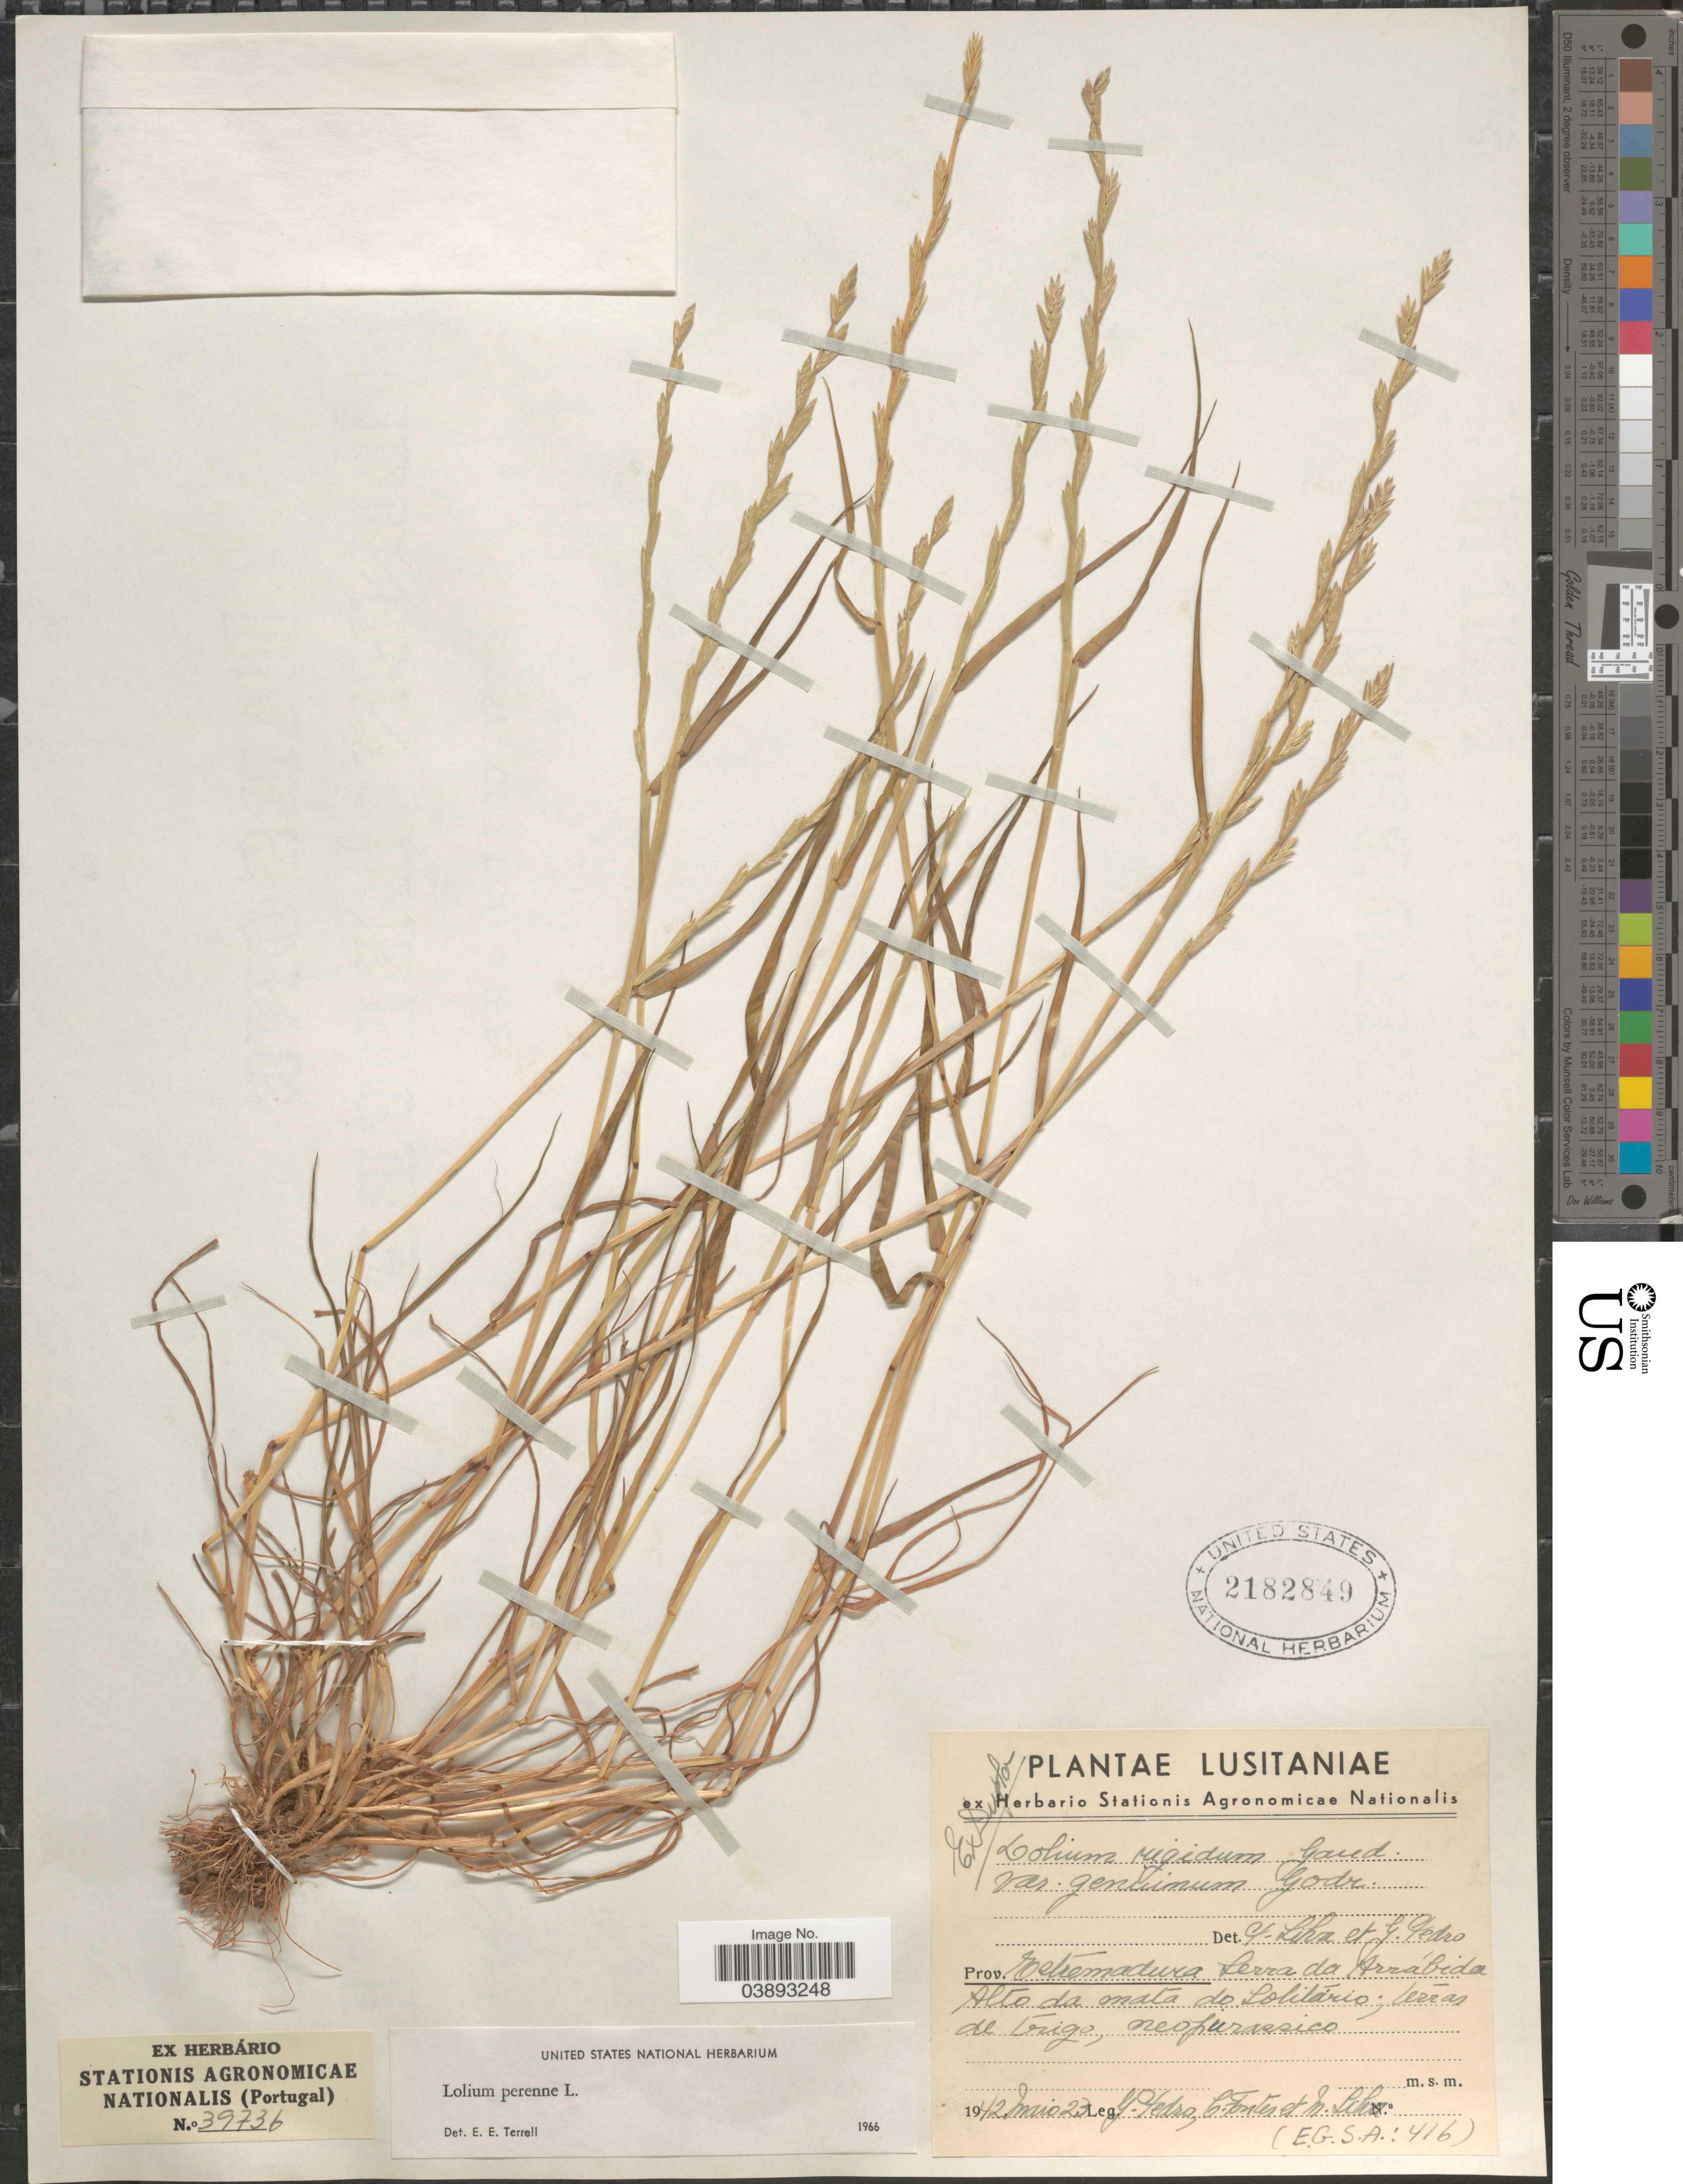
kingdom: Plantae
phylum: Tracheophyta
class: Liliopsida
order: Poales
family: Poaceae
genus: Lolium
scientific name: Lolium perenne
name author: L.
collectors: J. Pedro, G. Fontes & M. Liha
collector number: E.G.S.A.: 416?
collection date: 1942-05-23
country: Portugal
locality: Lusitaniae. Prov. Estremadura. Serra da Arrábida. Alto da mata do Solitário.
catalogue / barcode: US 2182849